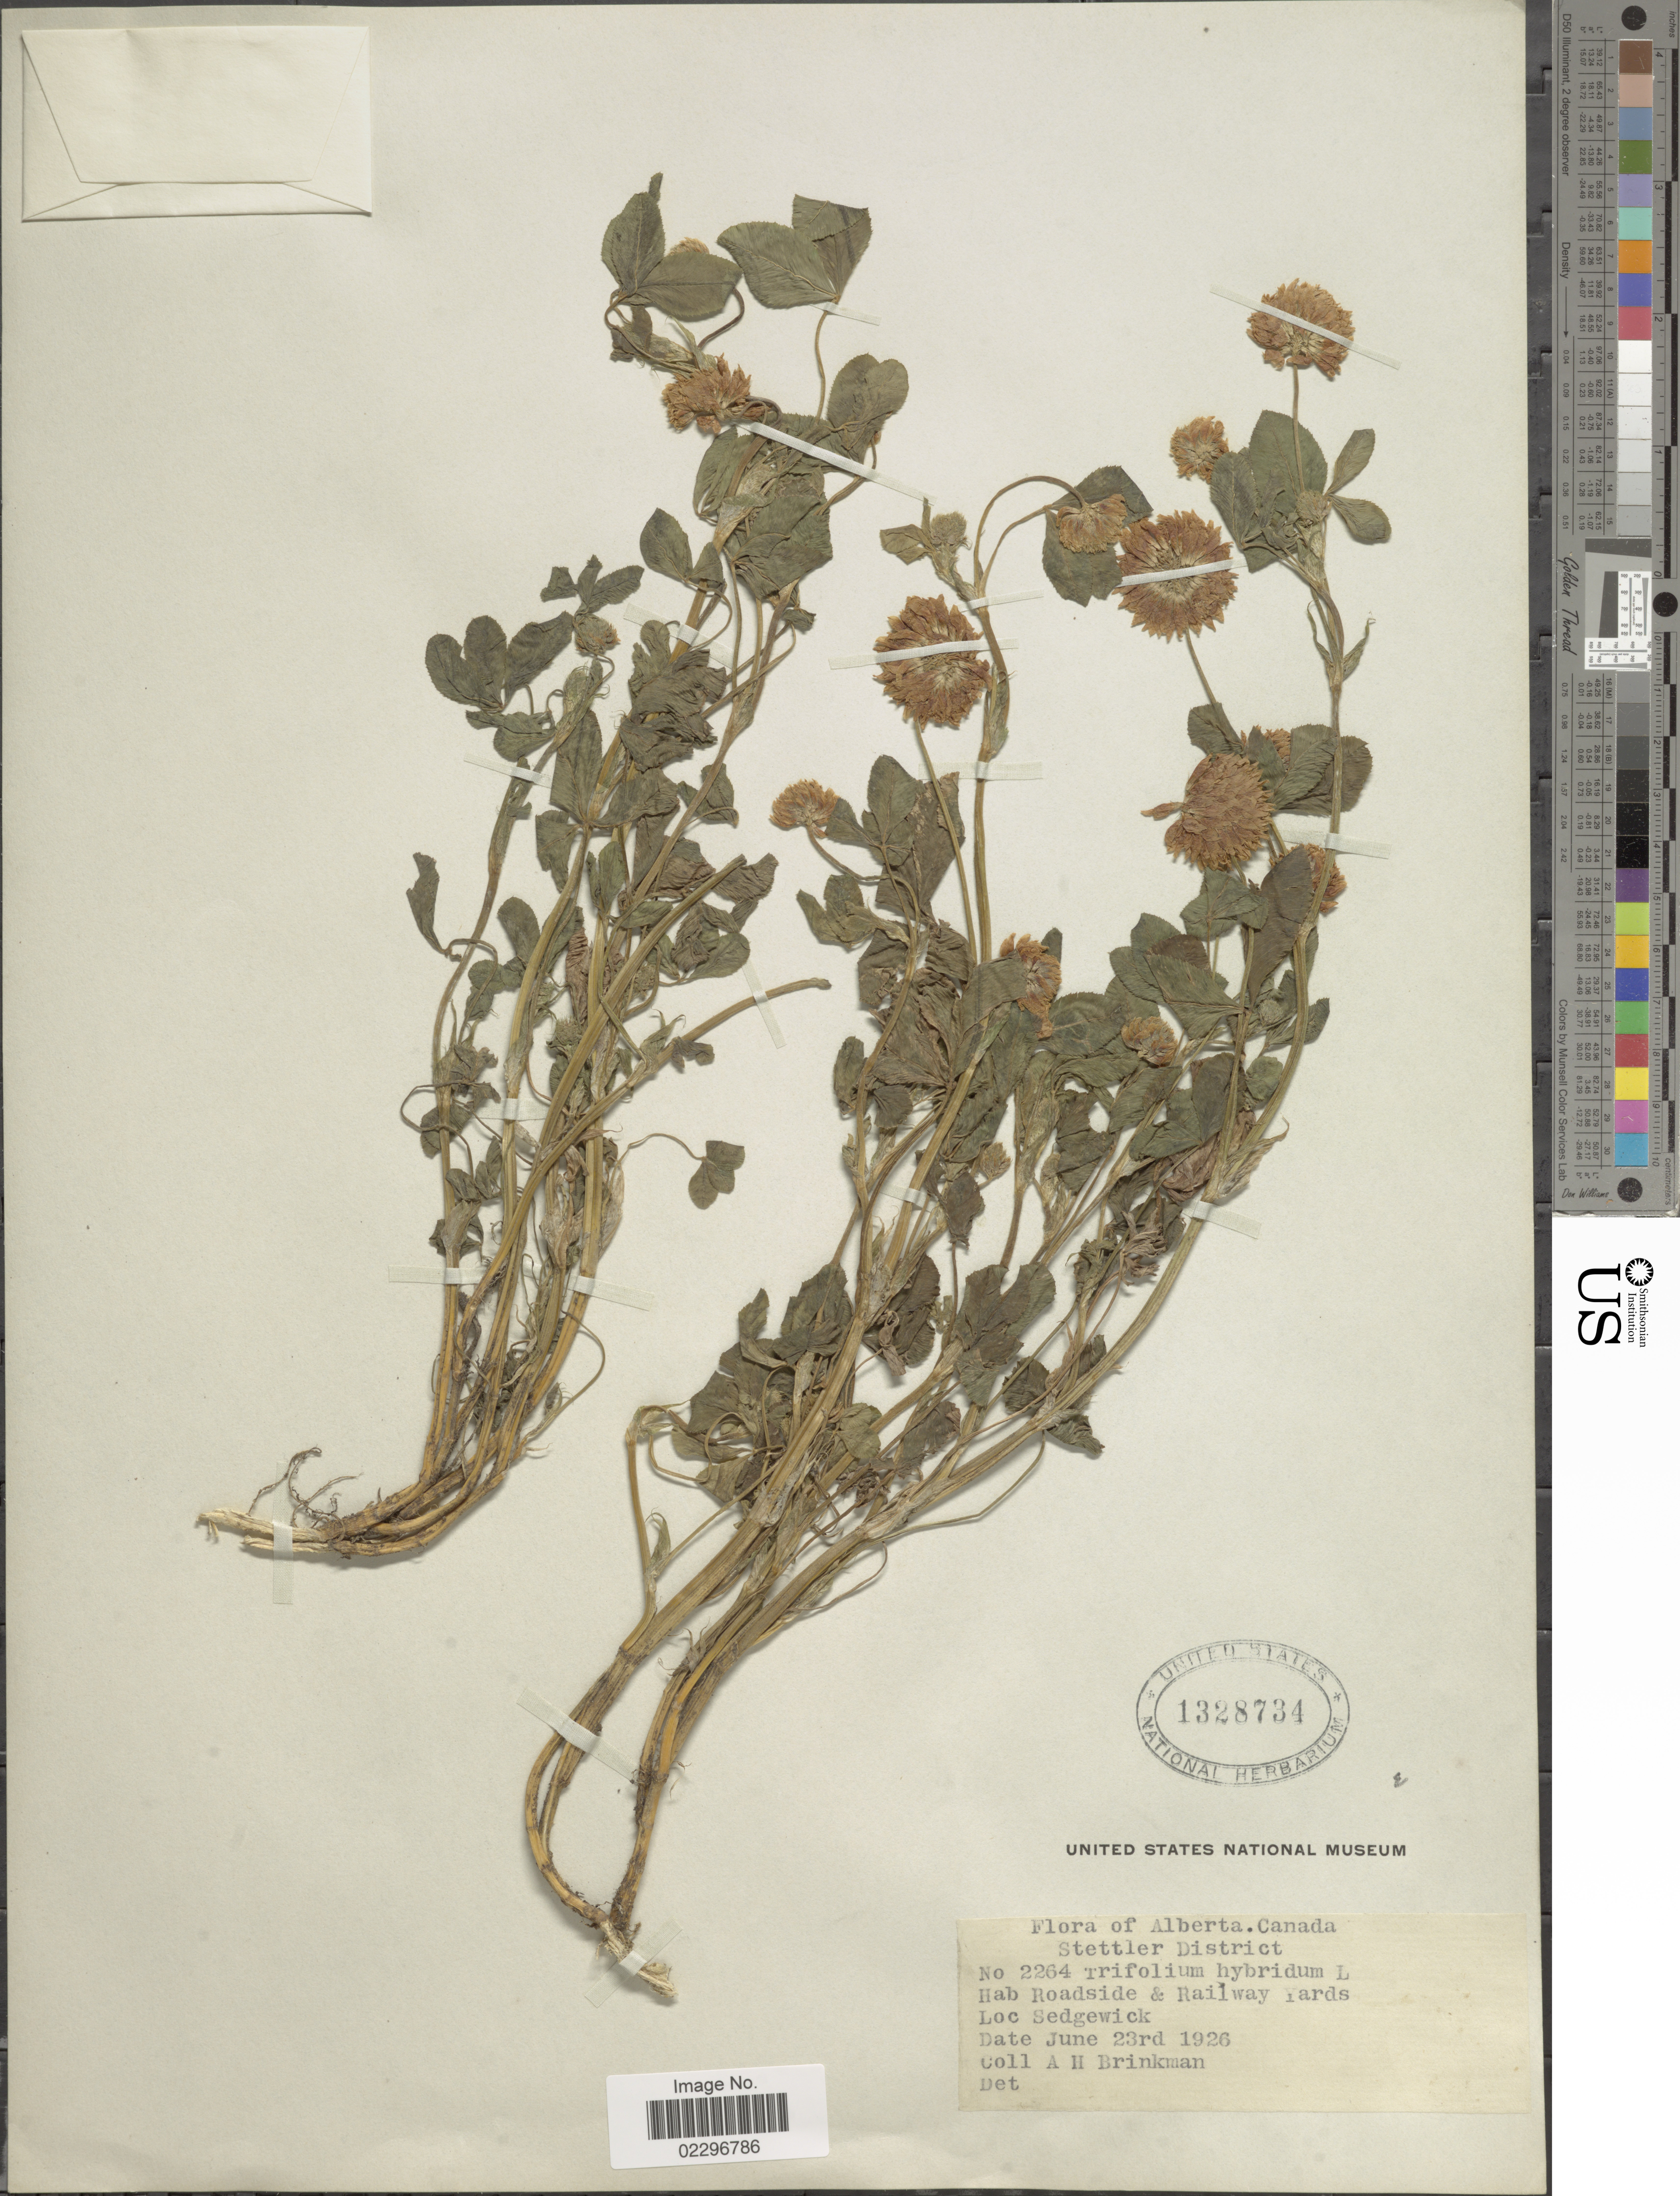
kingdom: Plantae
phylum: Tracheophyta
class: Magnoliopsida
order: Fabales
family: Fabaceae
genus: Trifolium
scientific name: Trifolium hybridum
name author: L.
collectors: A. Brinkman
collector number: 2264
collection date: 1926-06-23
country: Canada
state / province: Alberta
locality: Stattler District. Sedgewick.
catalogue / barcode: US 1328734